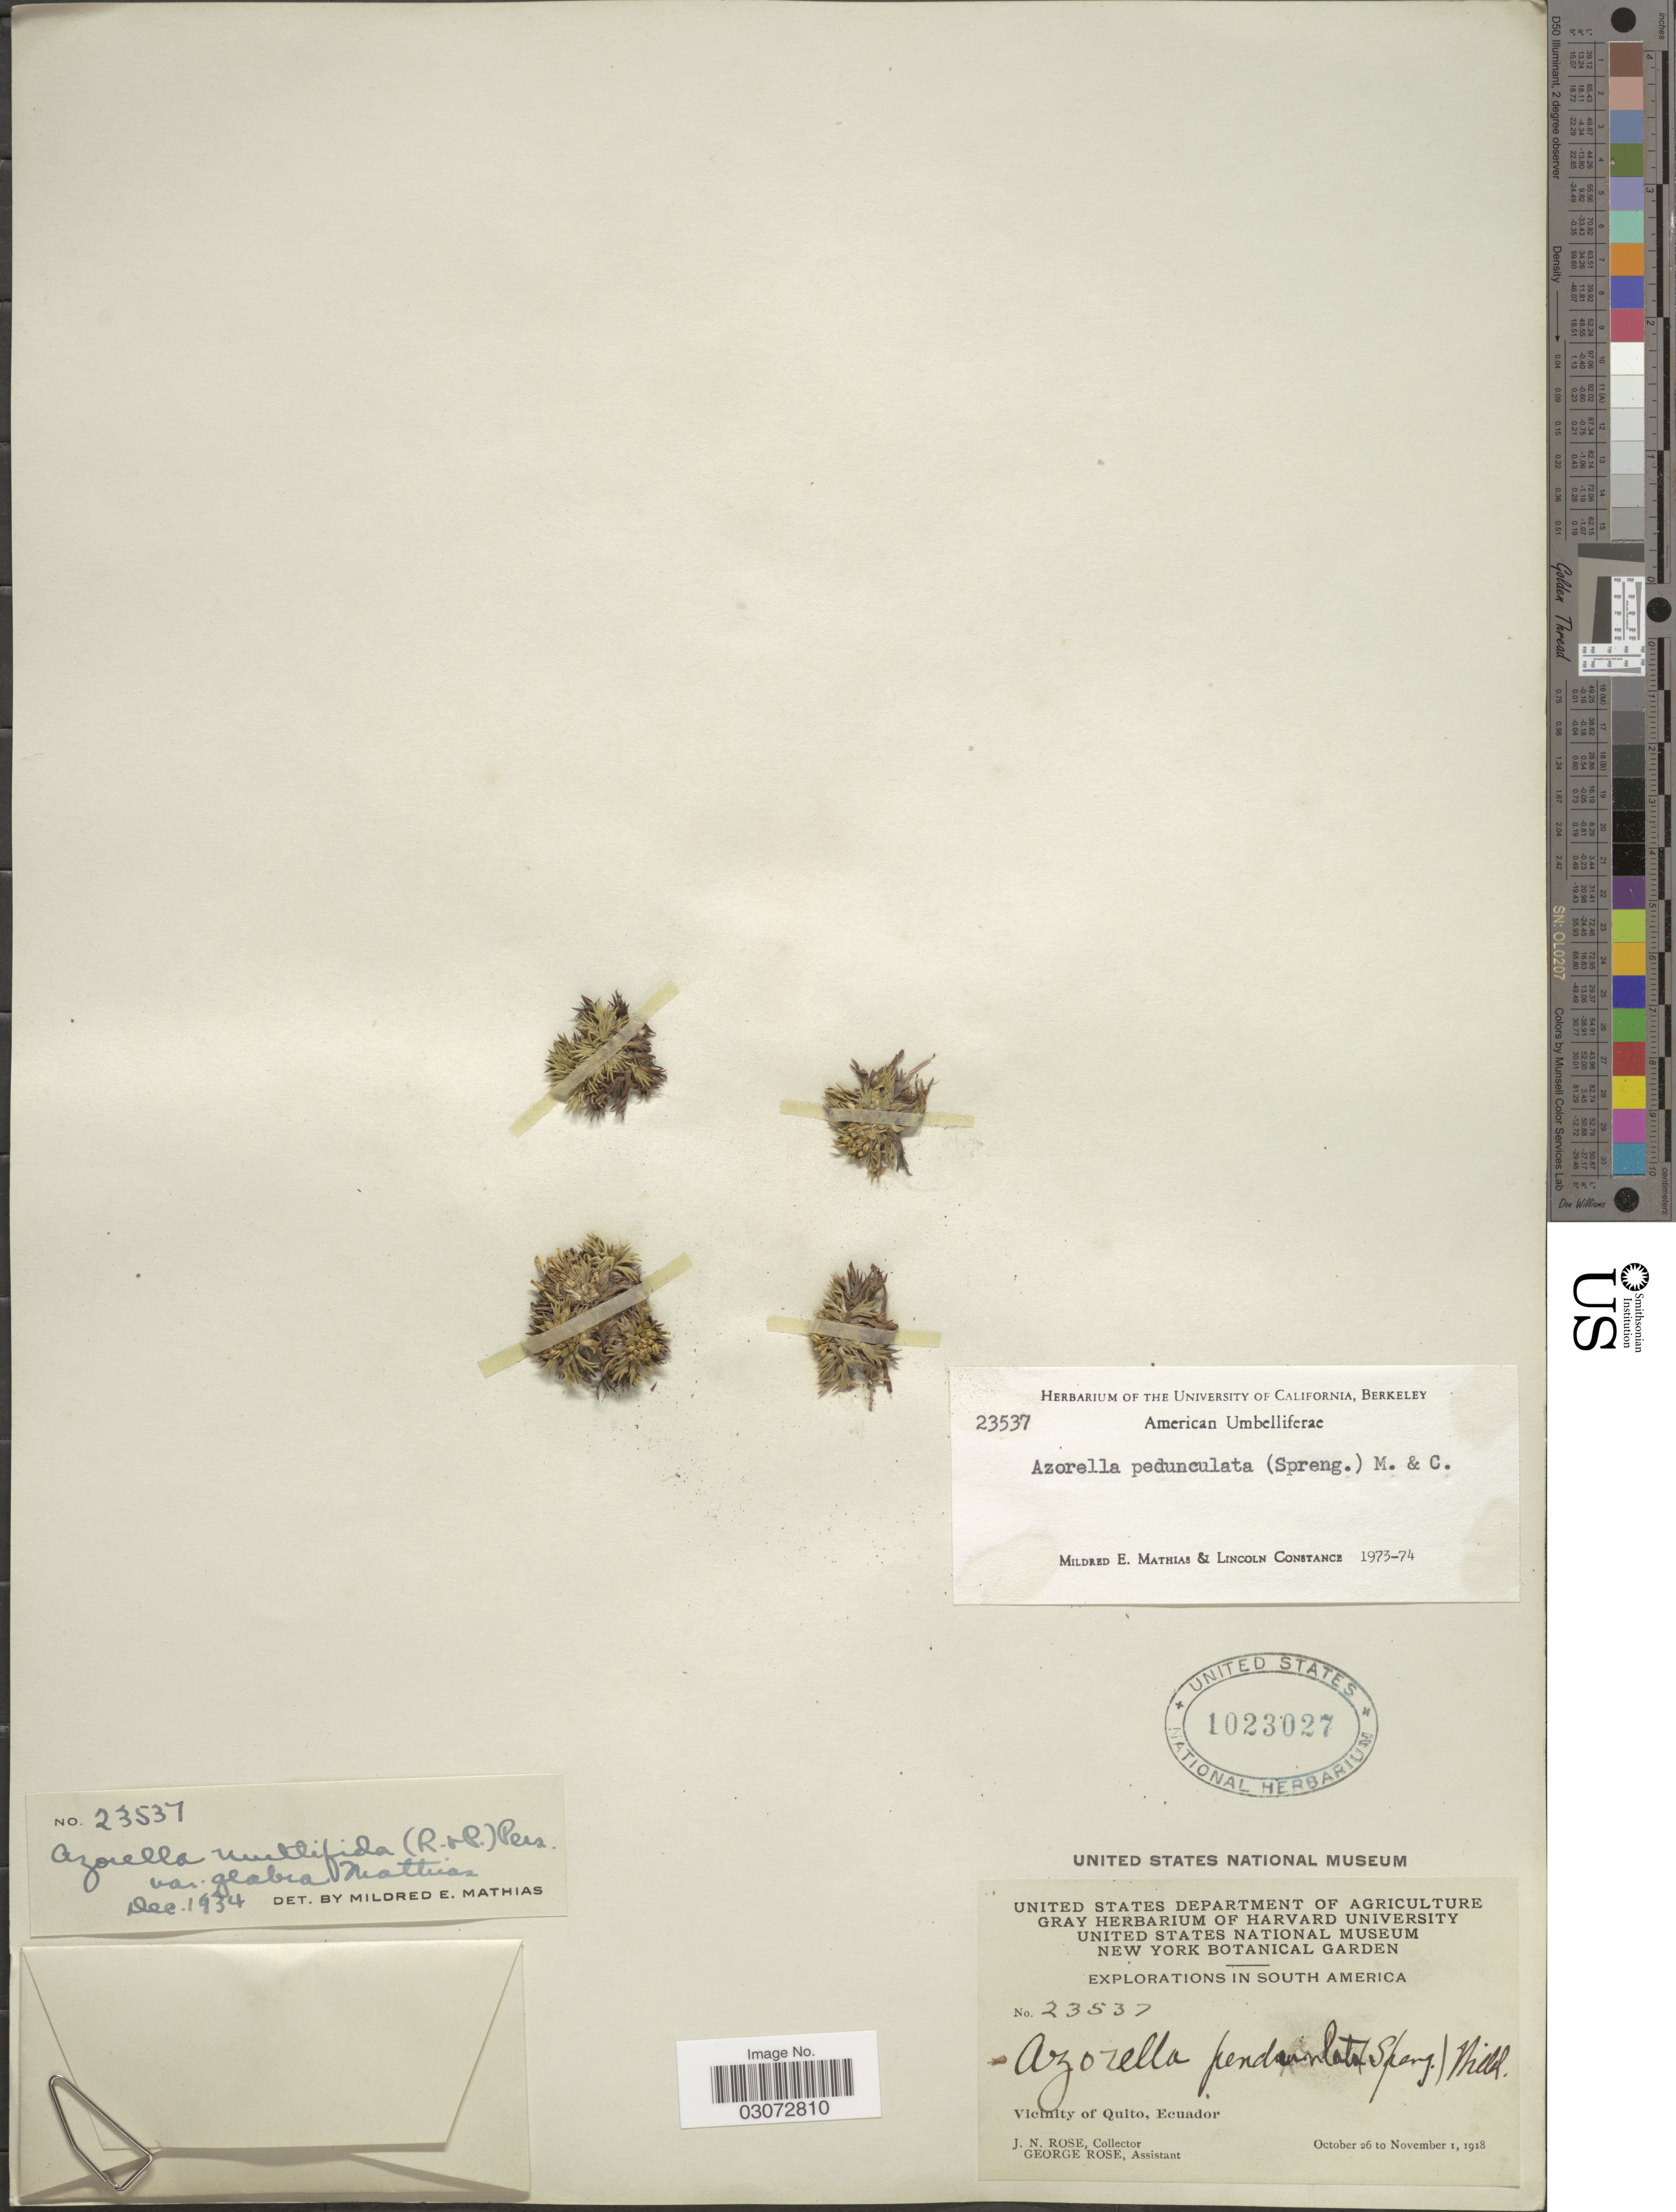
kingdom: Plantae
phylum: Tracheophyta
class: Magnoliopsida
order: Apiales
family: Apiaceae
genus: Azorella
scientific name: Azorella pedunculata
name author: (Spreng.) Mathias & Constance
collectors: J. N. Rose & G. Rose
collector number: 23537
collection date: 1918-10-26/1918-11-01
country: Ecuador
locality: Vicinity of Quito.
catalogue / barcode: US 1023027